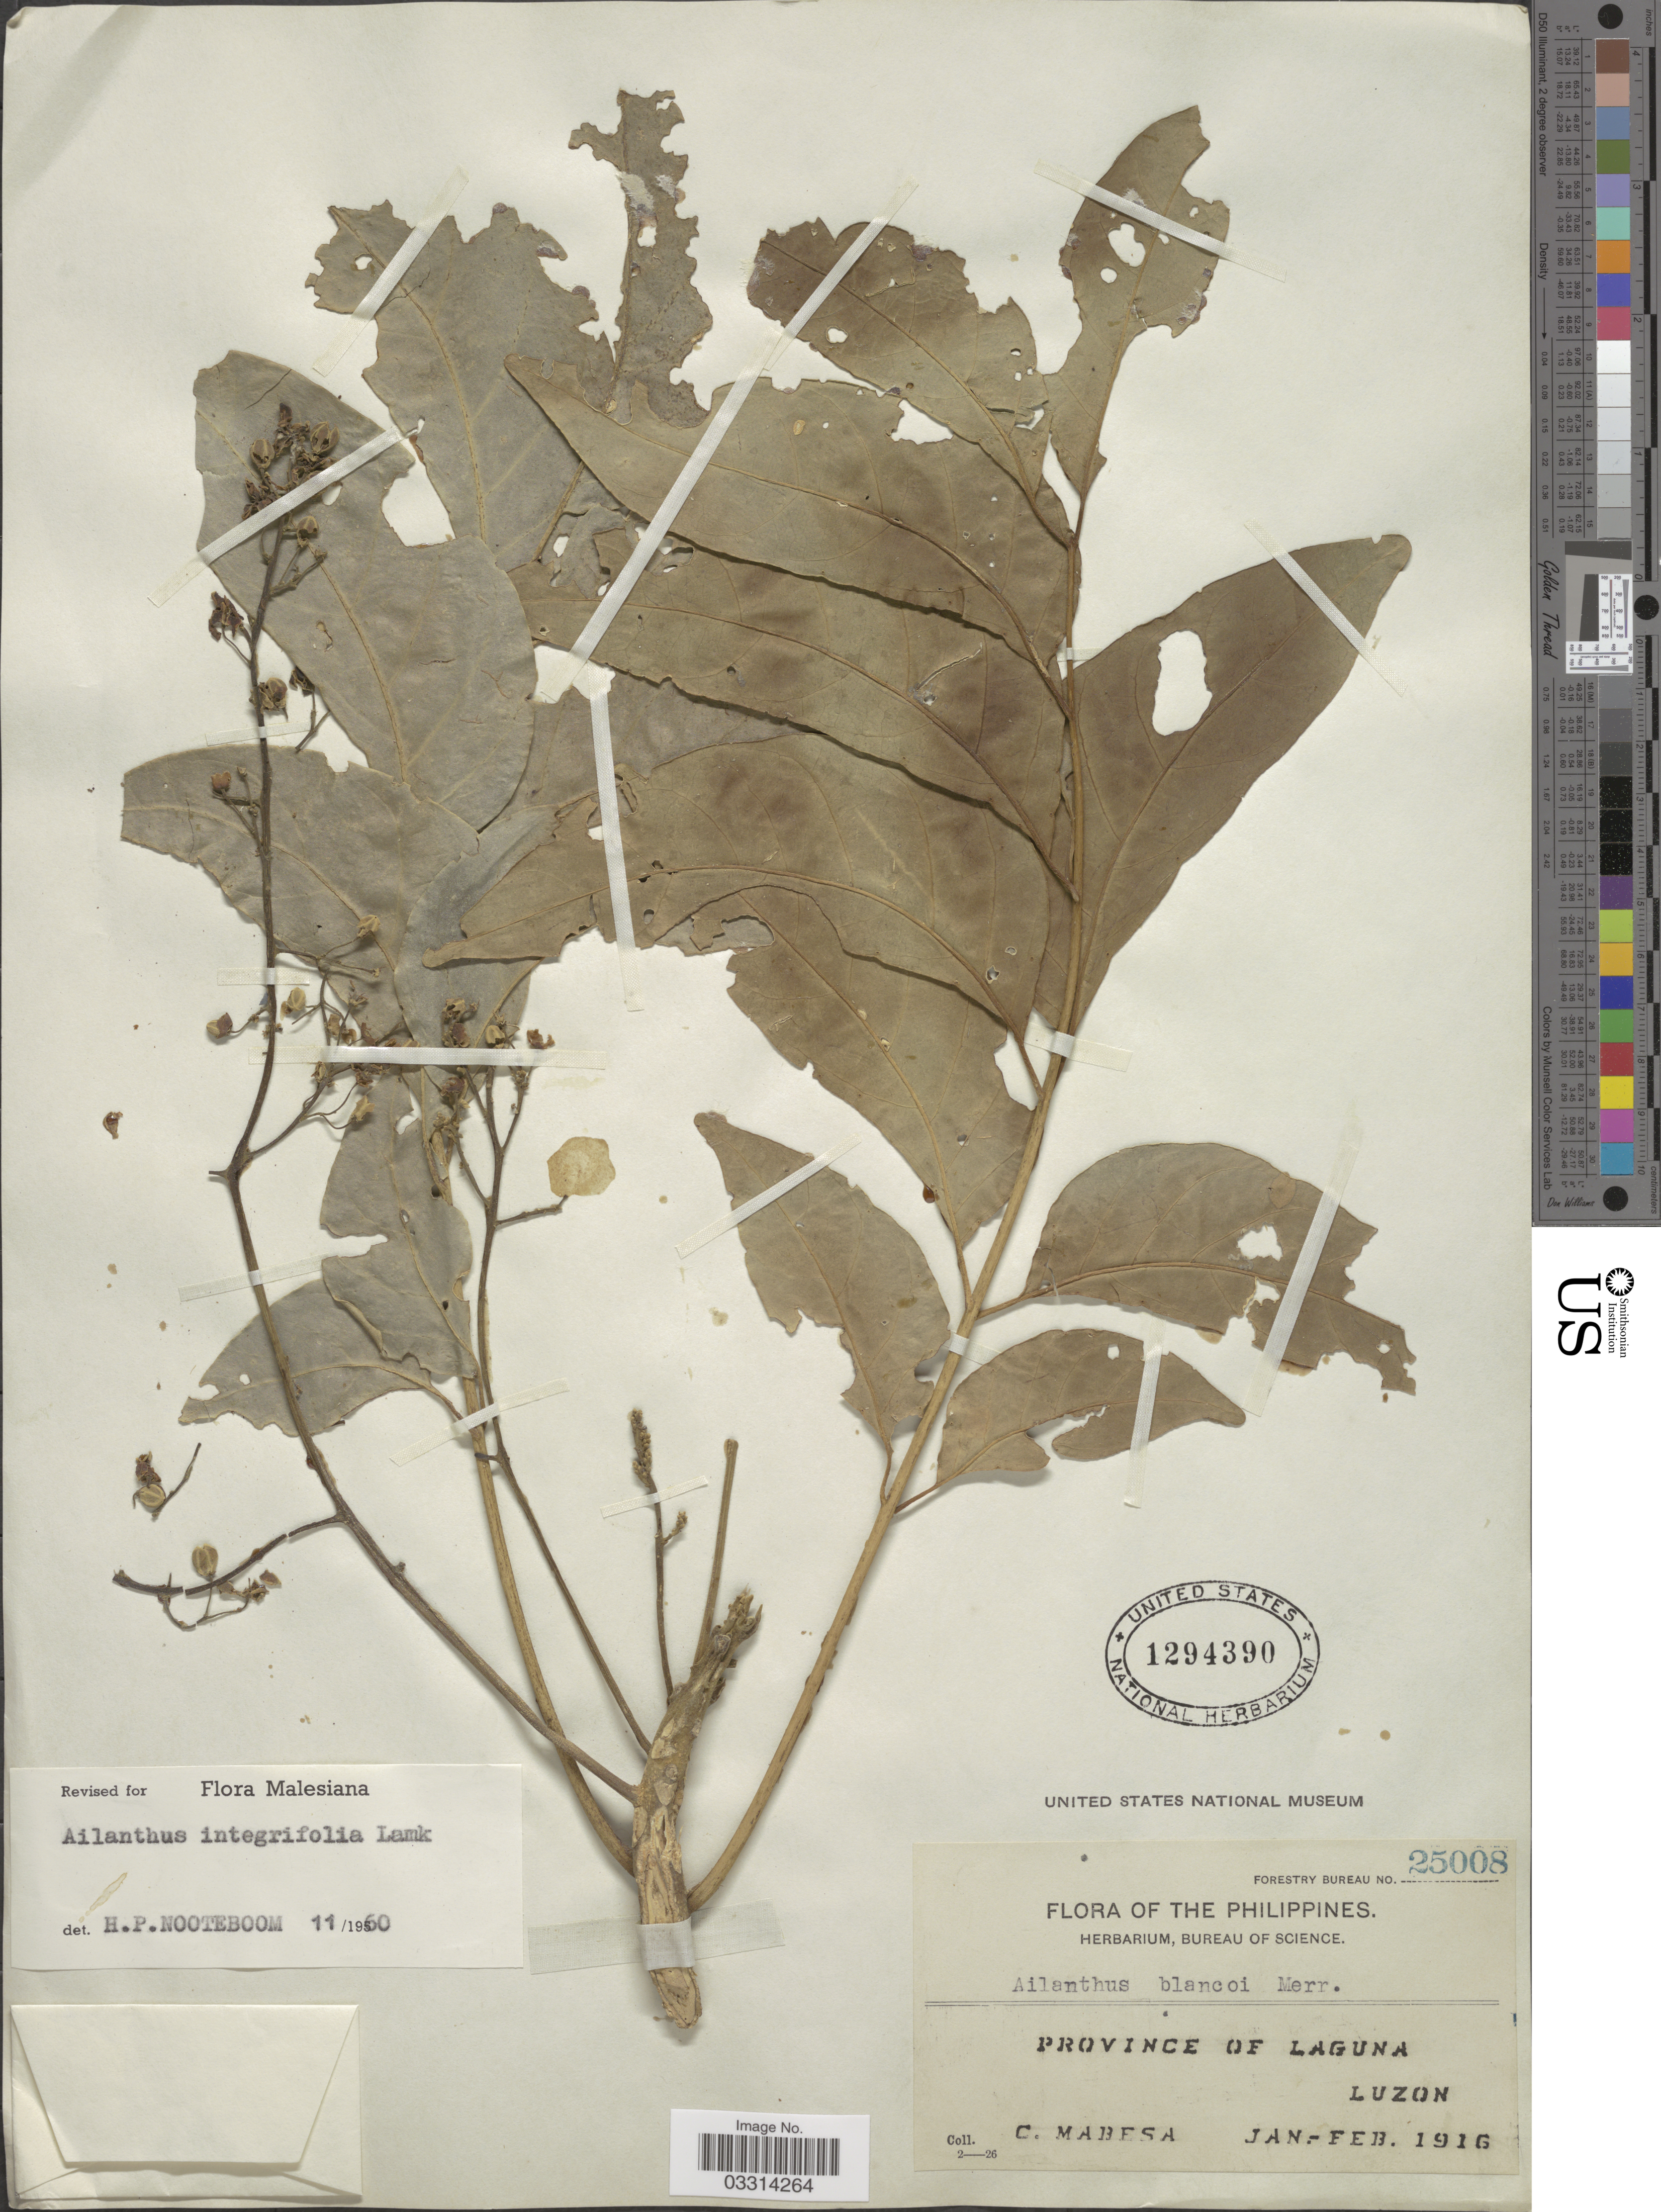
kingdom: Plantae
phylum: Tracheophyta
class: Magnoliopsida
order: Sapindales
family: Simaroubaceae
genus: Ailanthus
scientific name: Ailanthus integrifolia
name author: Lam.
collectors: C. Mabesa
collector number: Forestry Bureau 25008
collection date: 1916-01/1916-02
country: Philippines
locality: Province of Laguna, Luzon.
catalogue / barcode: US 1294390